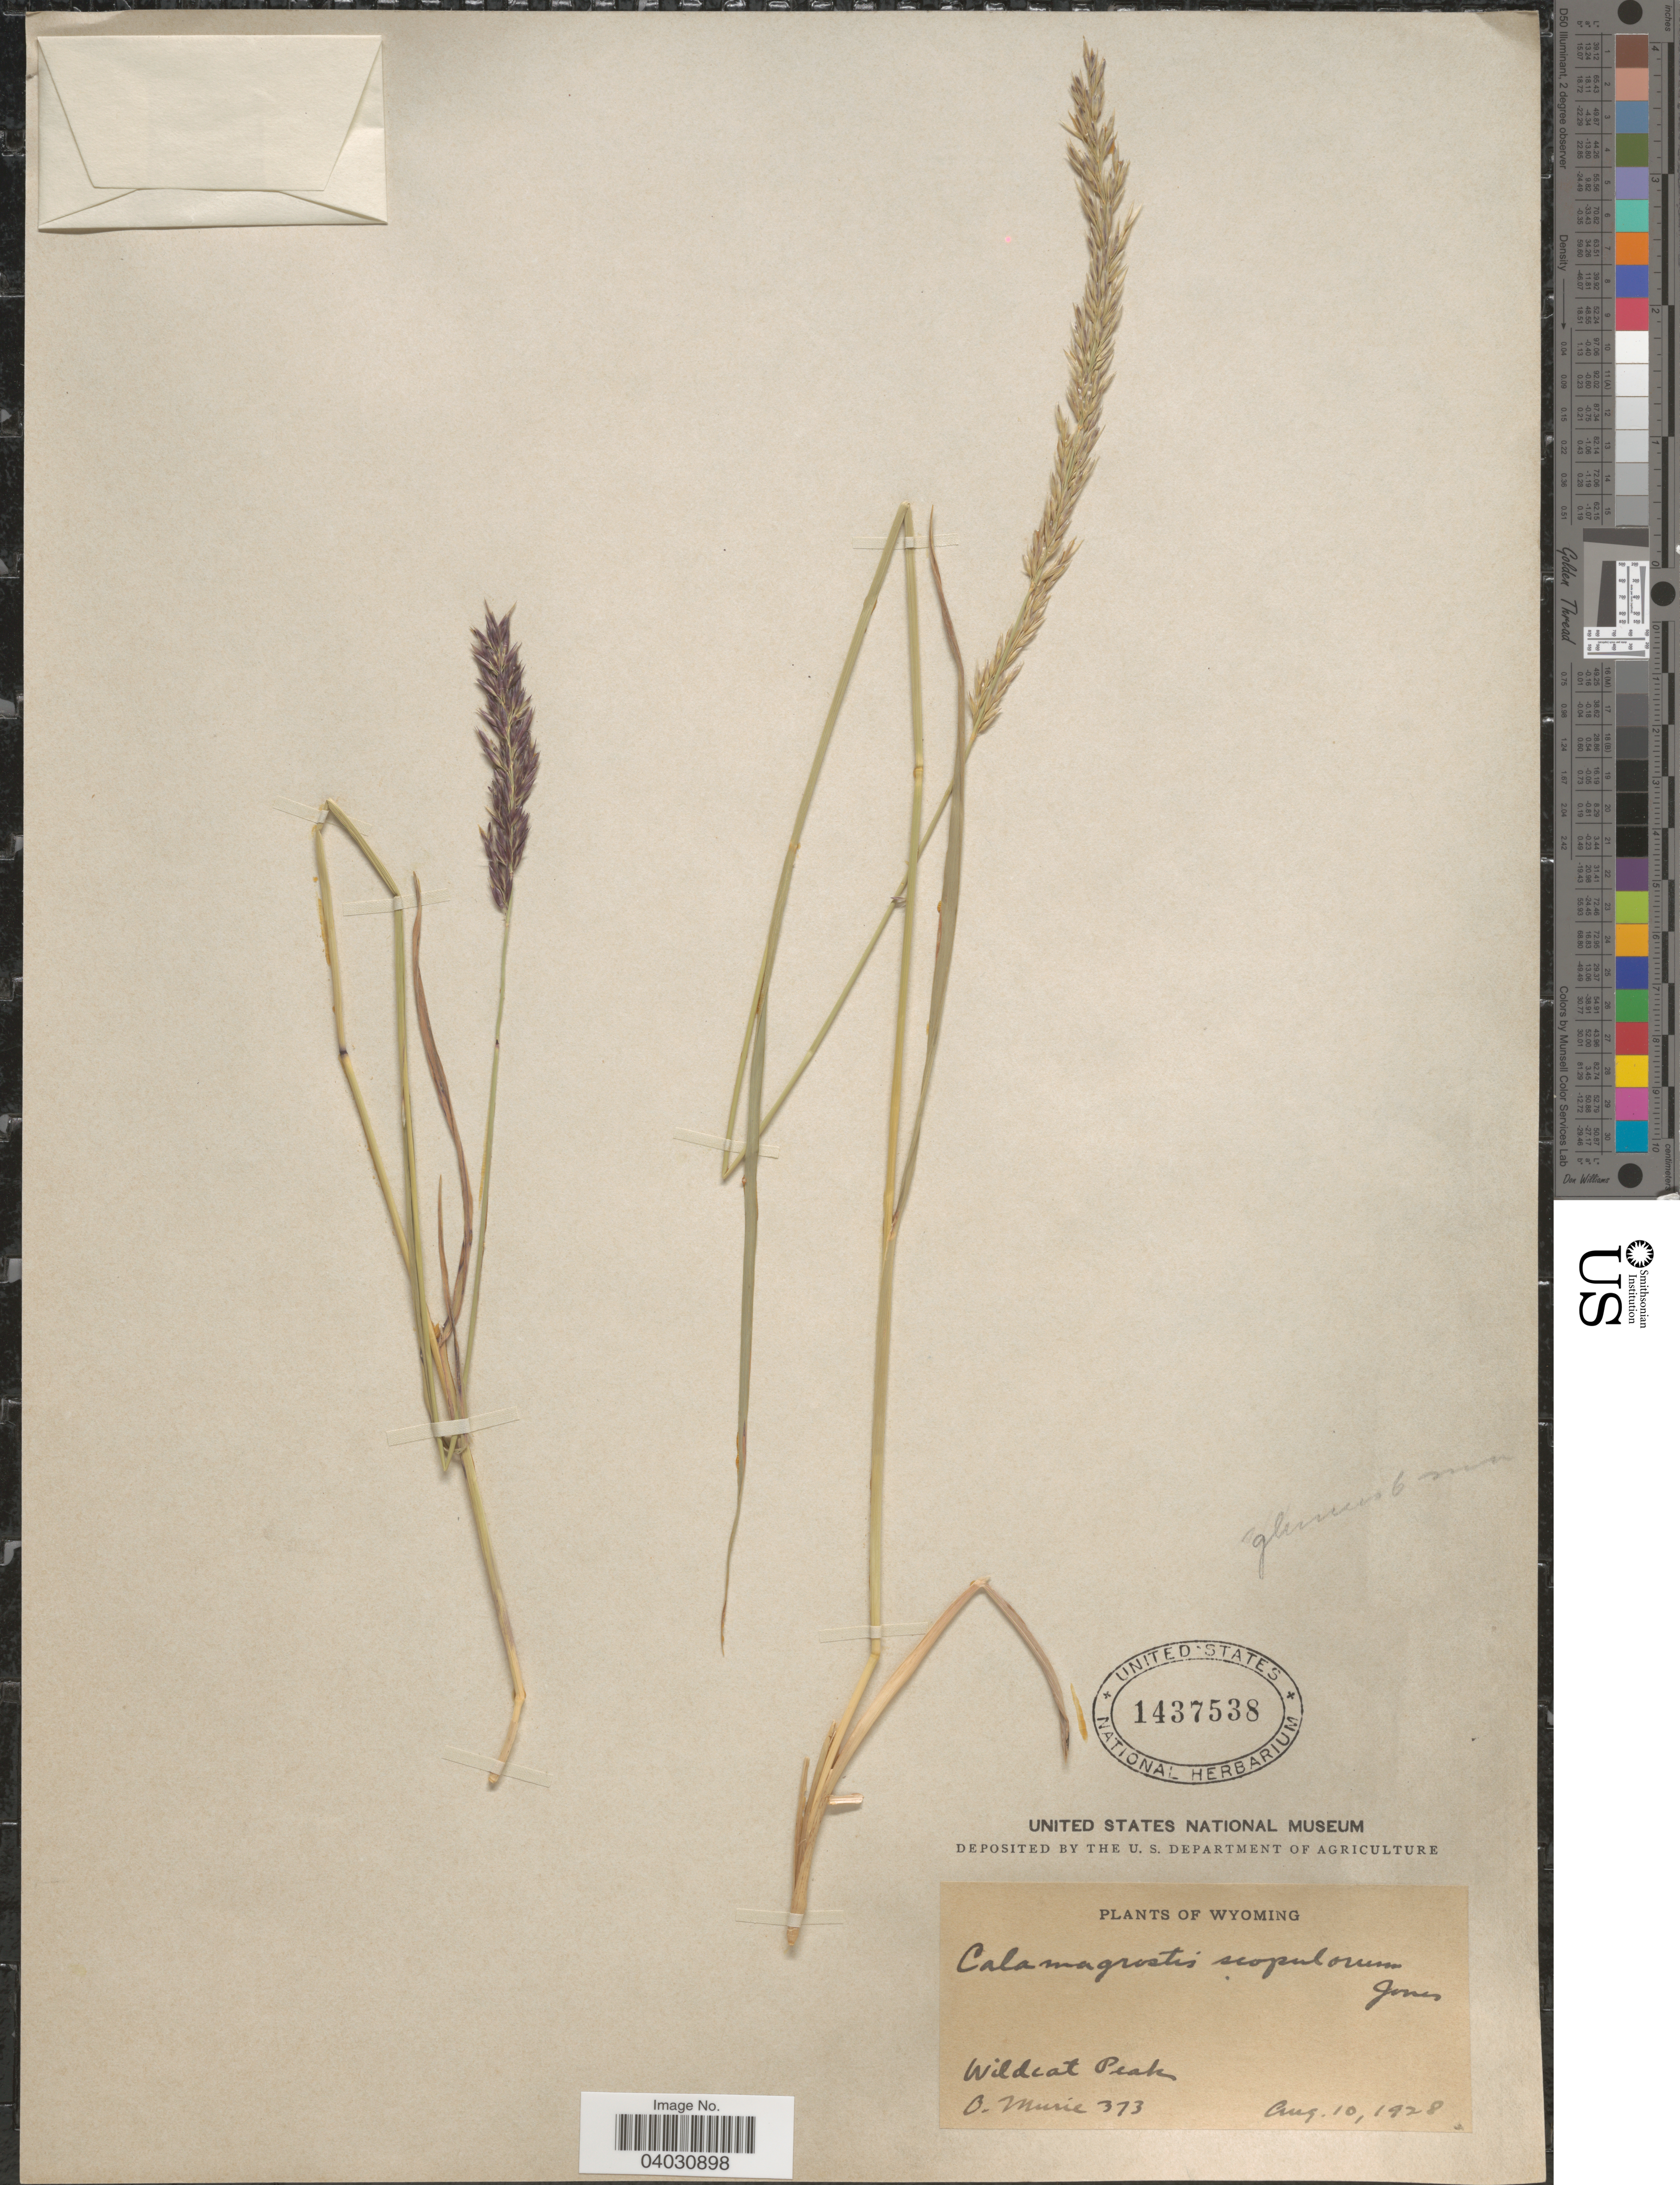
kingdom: Plantae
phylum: Tracheophyta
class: Liliopsida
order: Poales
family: Poaceae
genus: Calamagrostis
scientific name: Calamagrostis scopulorum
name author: M.E. Jones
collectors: O. Murie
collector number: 373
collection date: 1928-08-10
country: United States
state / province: Wyoming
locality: Wildcat Peak.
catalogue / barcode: US 1437538